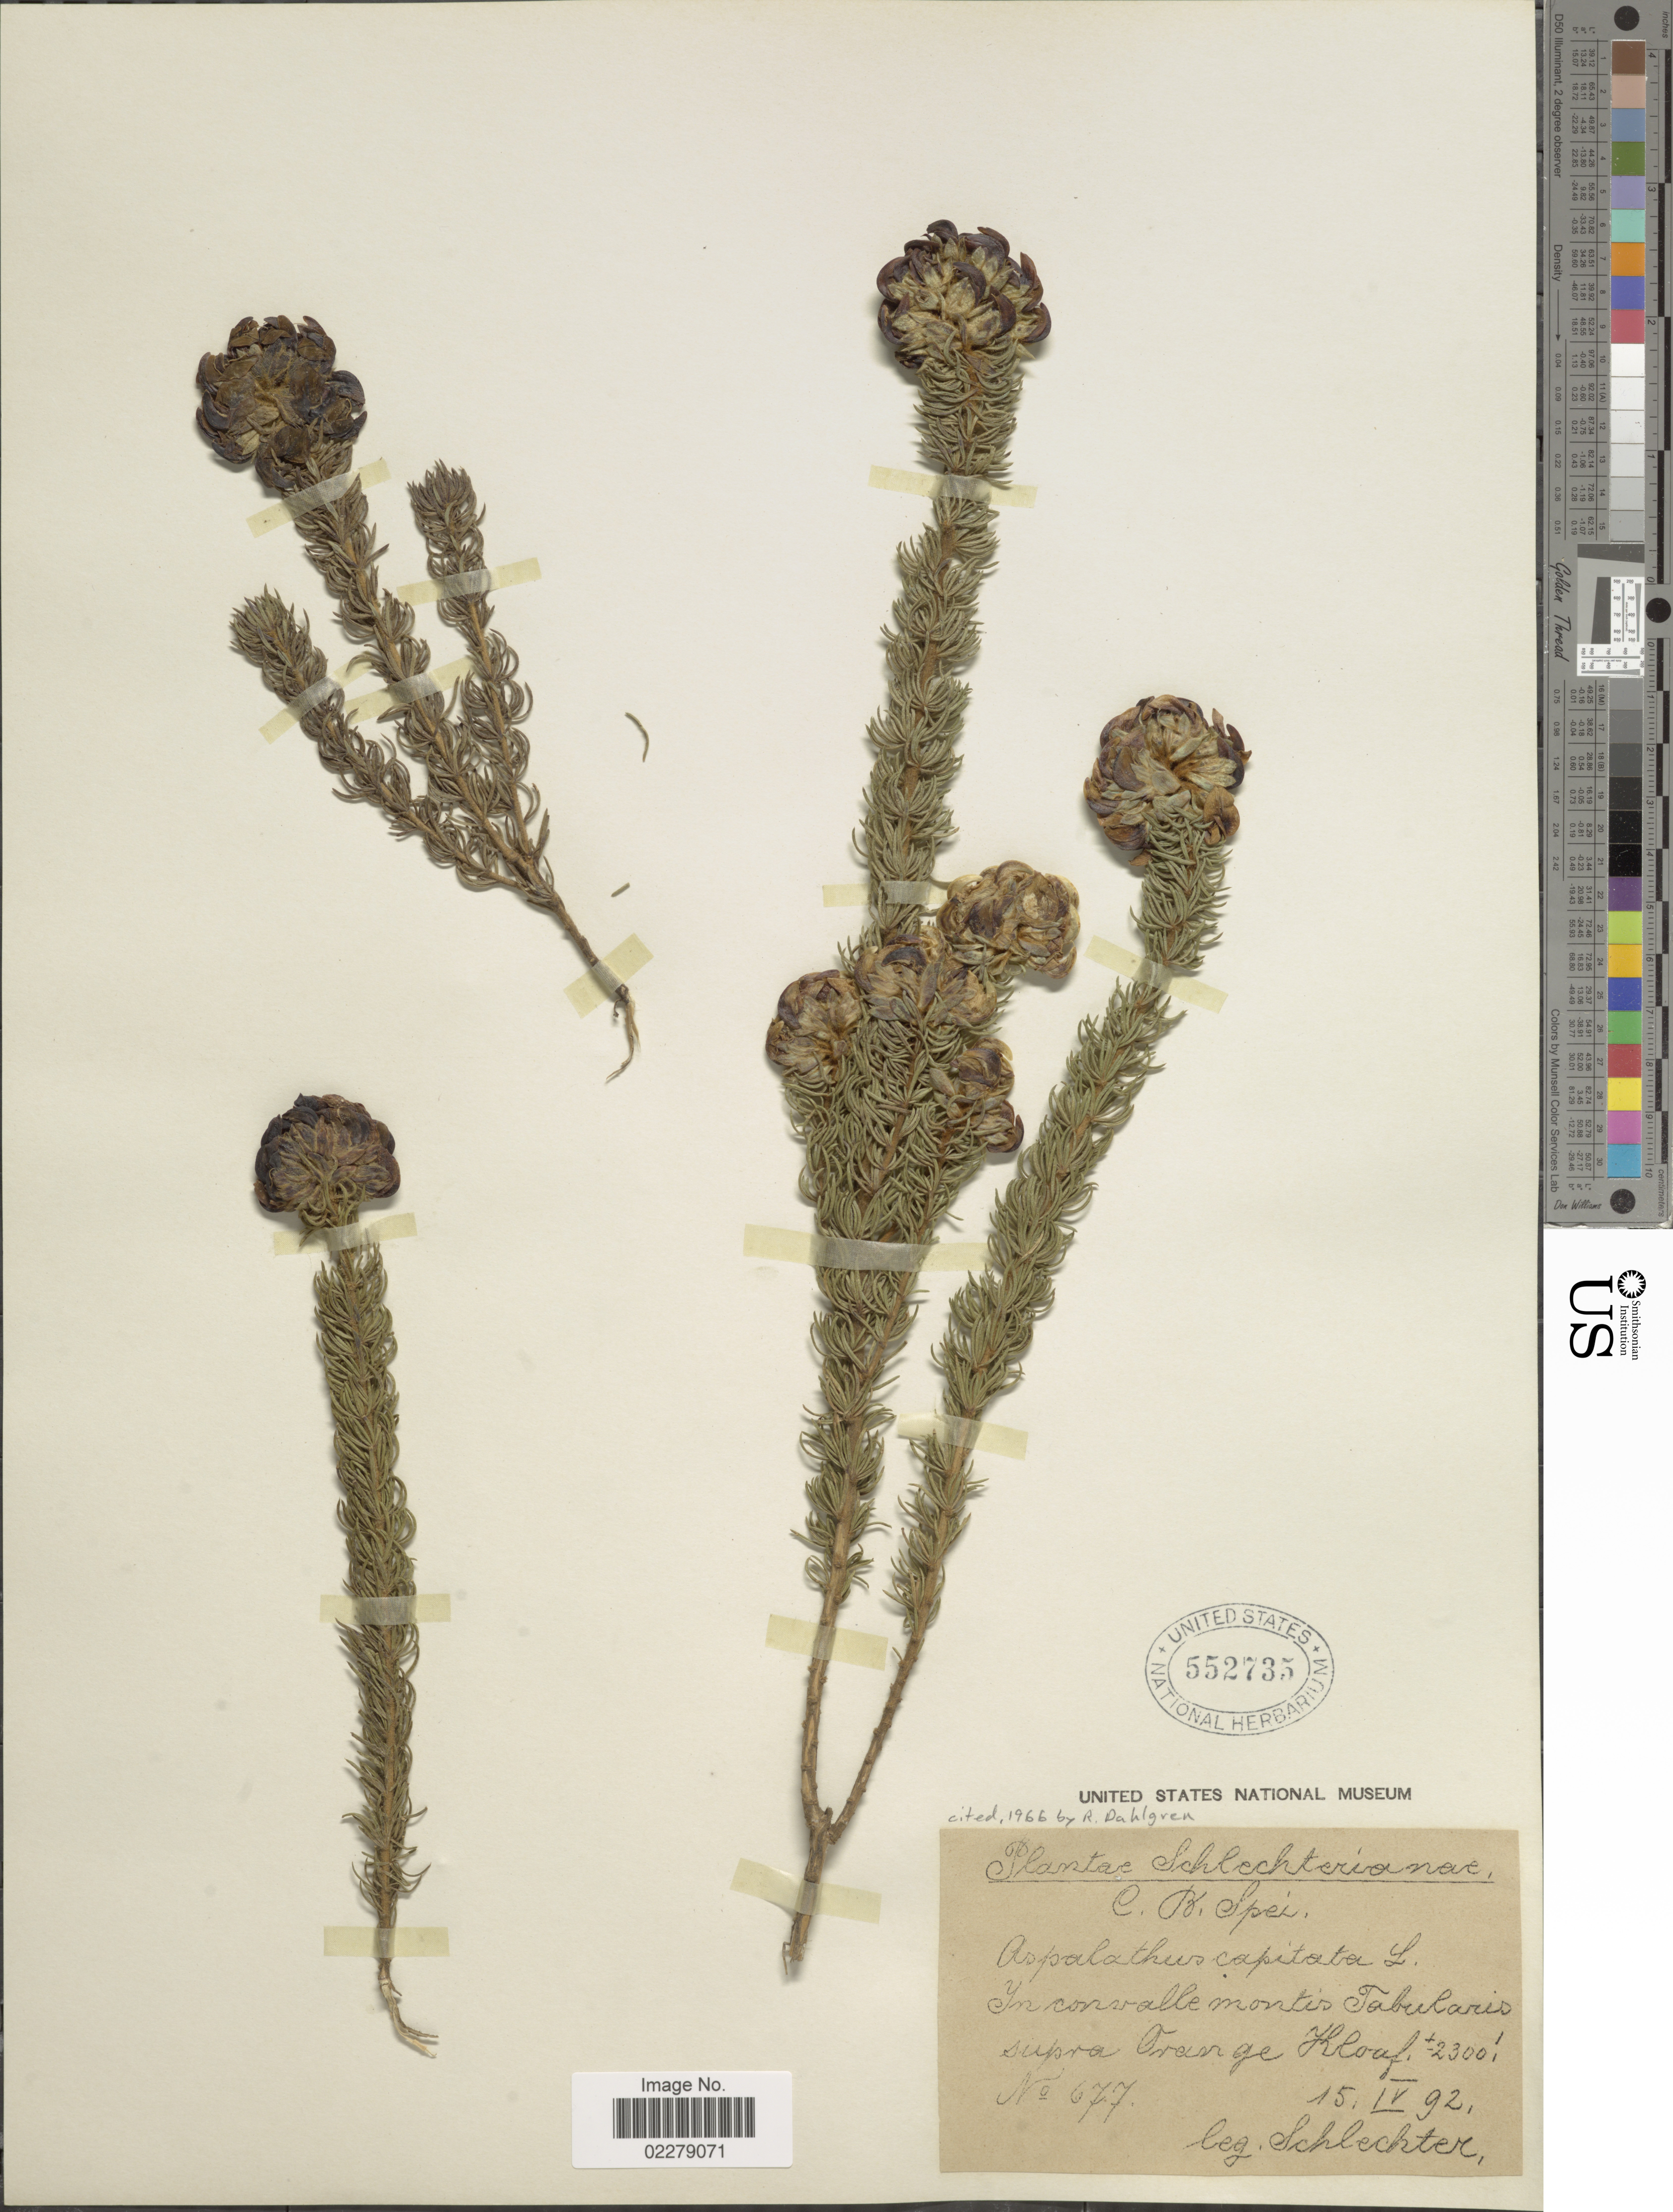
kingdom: Plantae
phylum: Tracheophyta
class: Magnoliopsida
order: Fabales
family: Fabaceae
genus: Aspalathus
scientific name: Aspalathus capitata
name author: L.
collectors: Schlechter, --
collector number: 677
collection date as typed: Transcribed d/m/y: 15/4/92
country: South Africa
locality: In corvalle montis Tabularis supra Orange Kloof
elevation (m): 701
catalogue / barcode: US 552735